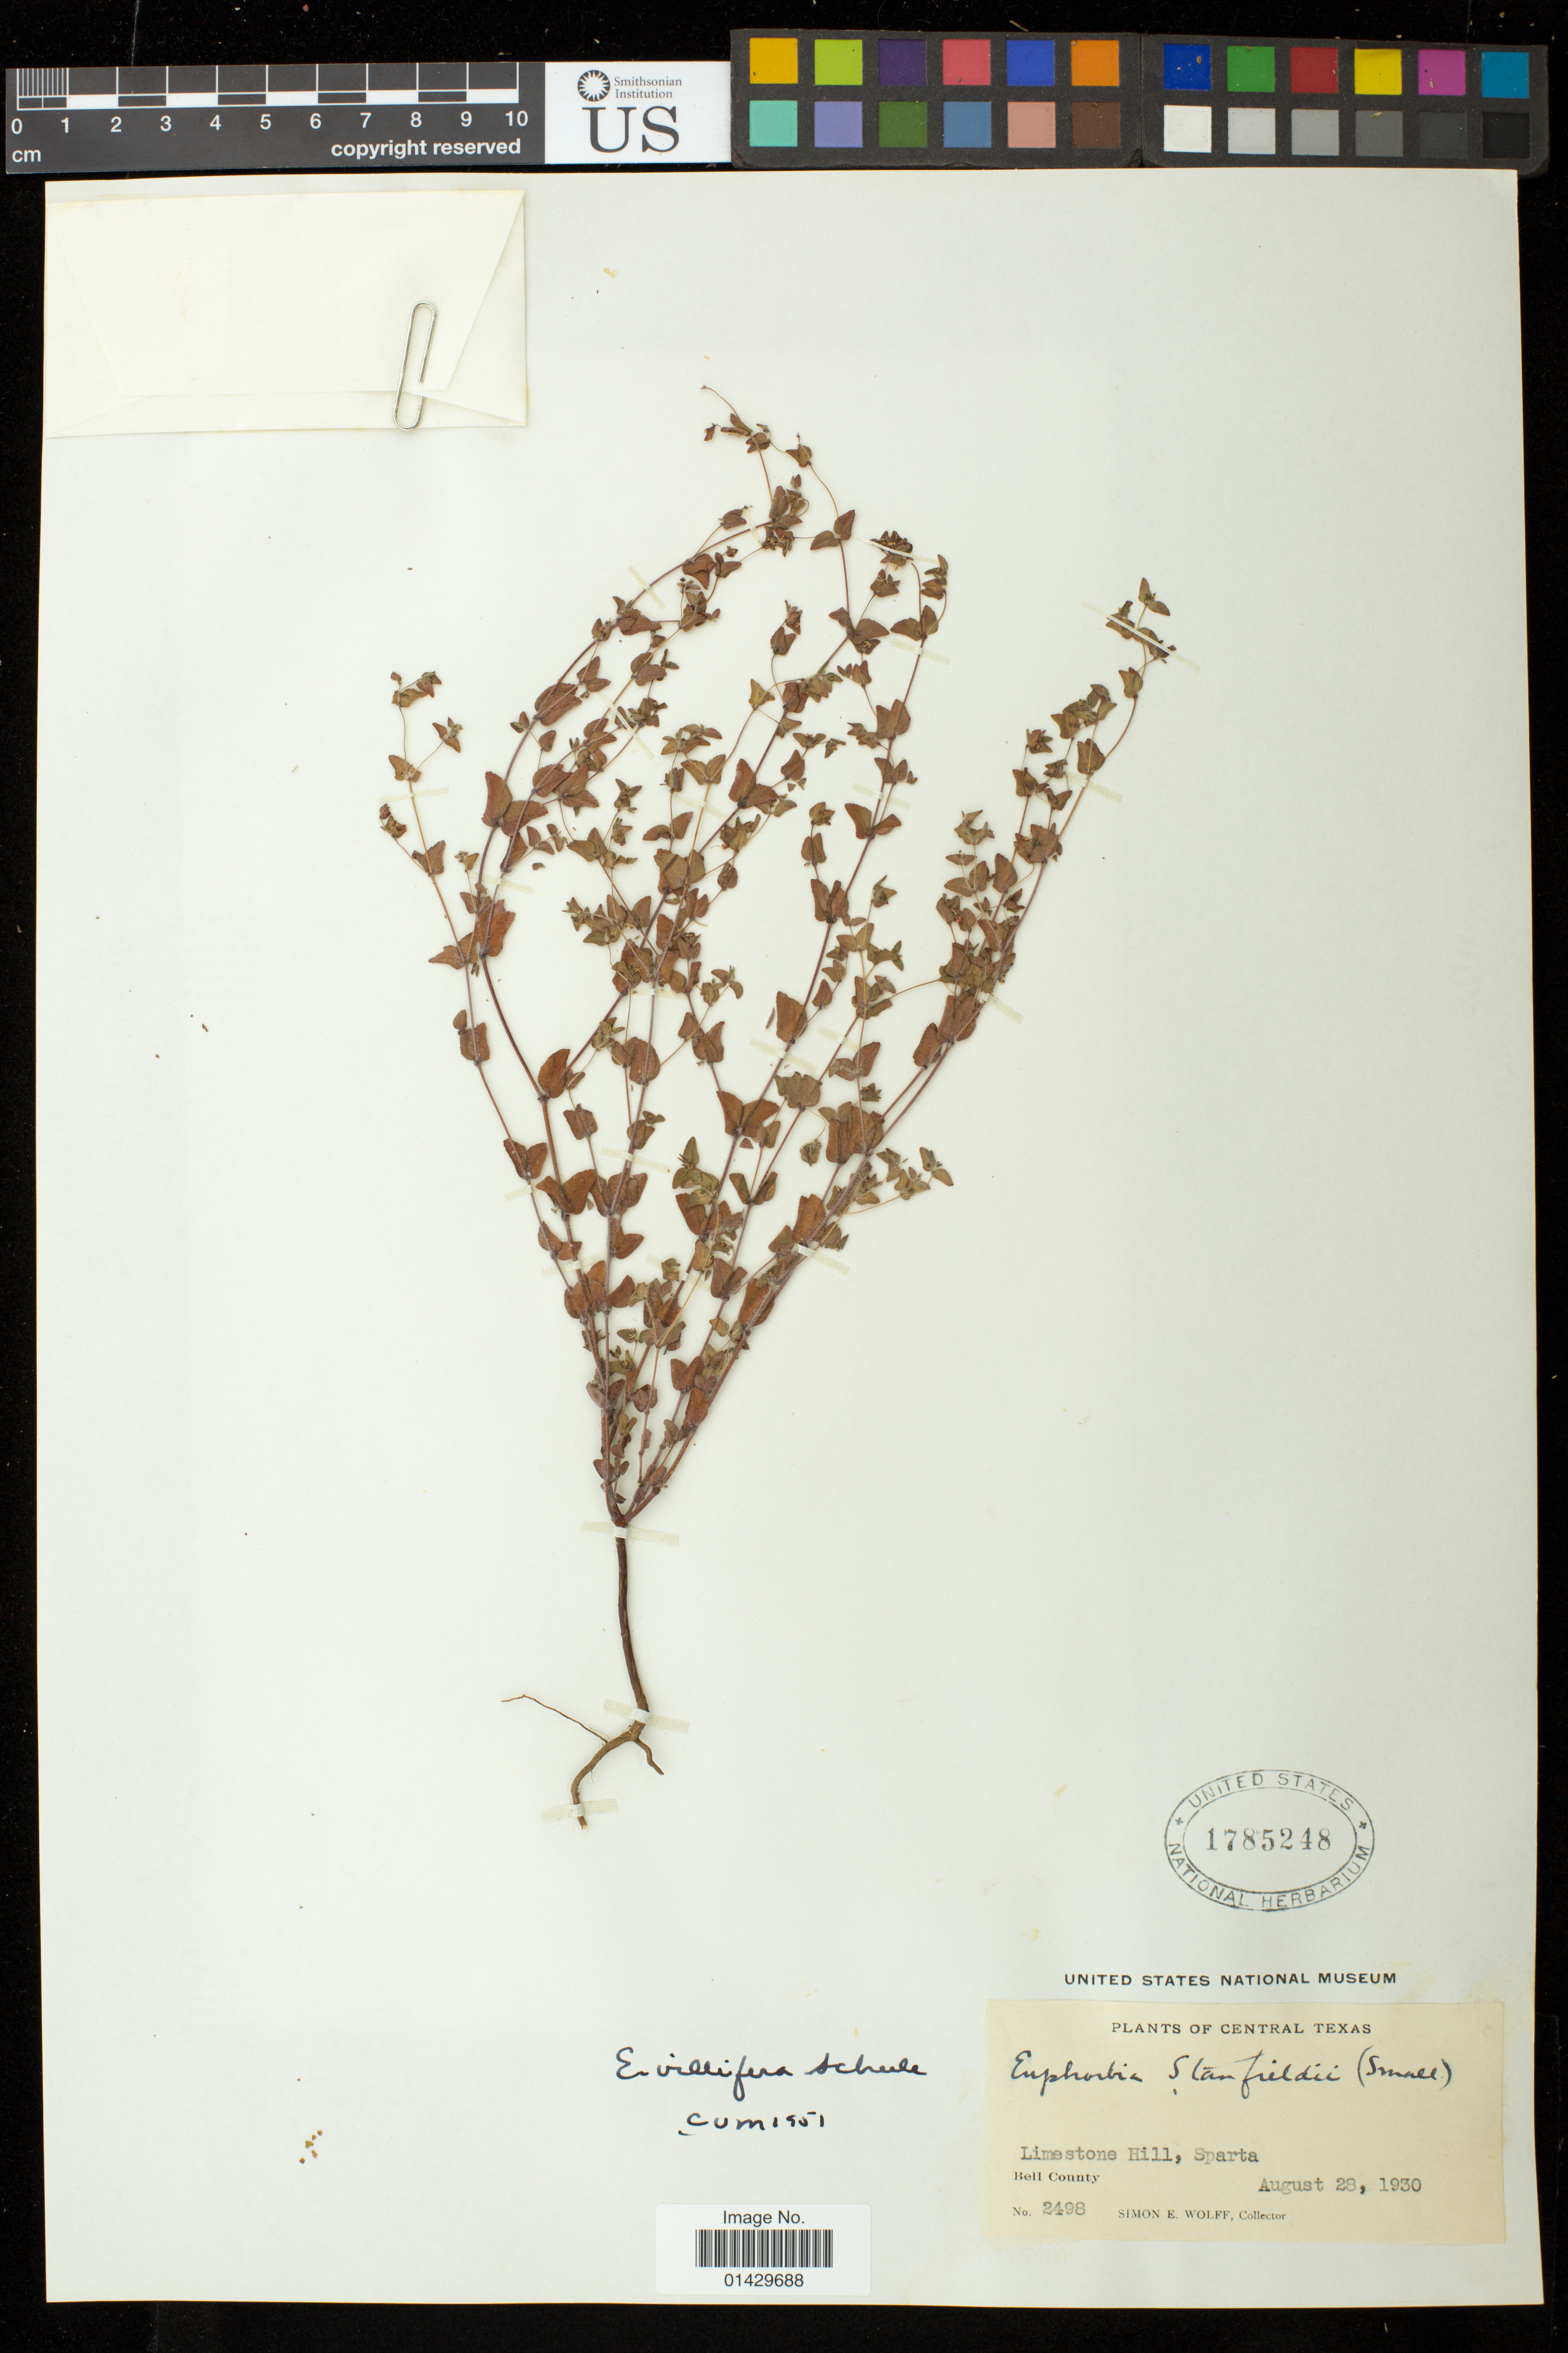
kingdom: Plantae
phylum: Tracheophyta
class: Magnoliopsida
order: Malpighiales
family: Euphorbiaceae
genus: Euphorbia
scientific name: Euphorbia villifera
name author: Scheele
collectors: S. E. Wolff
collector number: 2498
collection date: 1930-08-28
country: United States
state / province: Texas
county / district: Bell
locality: Limestone Hill, Sparta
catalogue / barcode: US 1785248